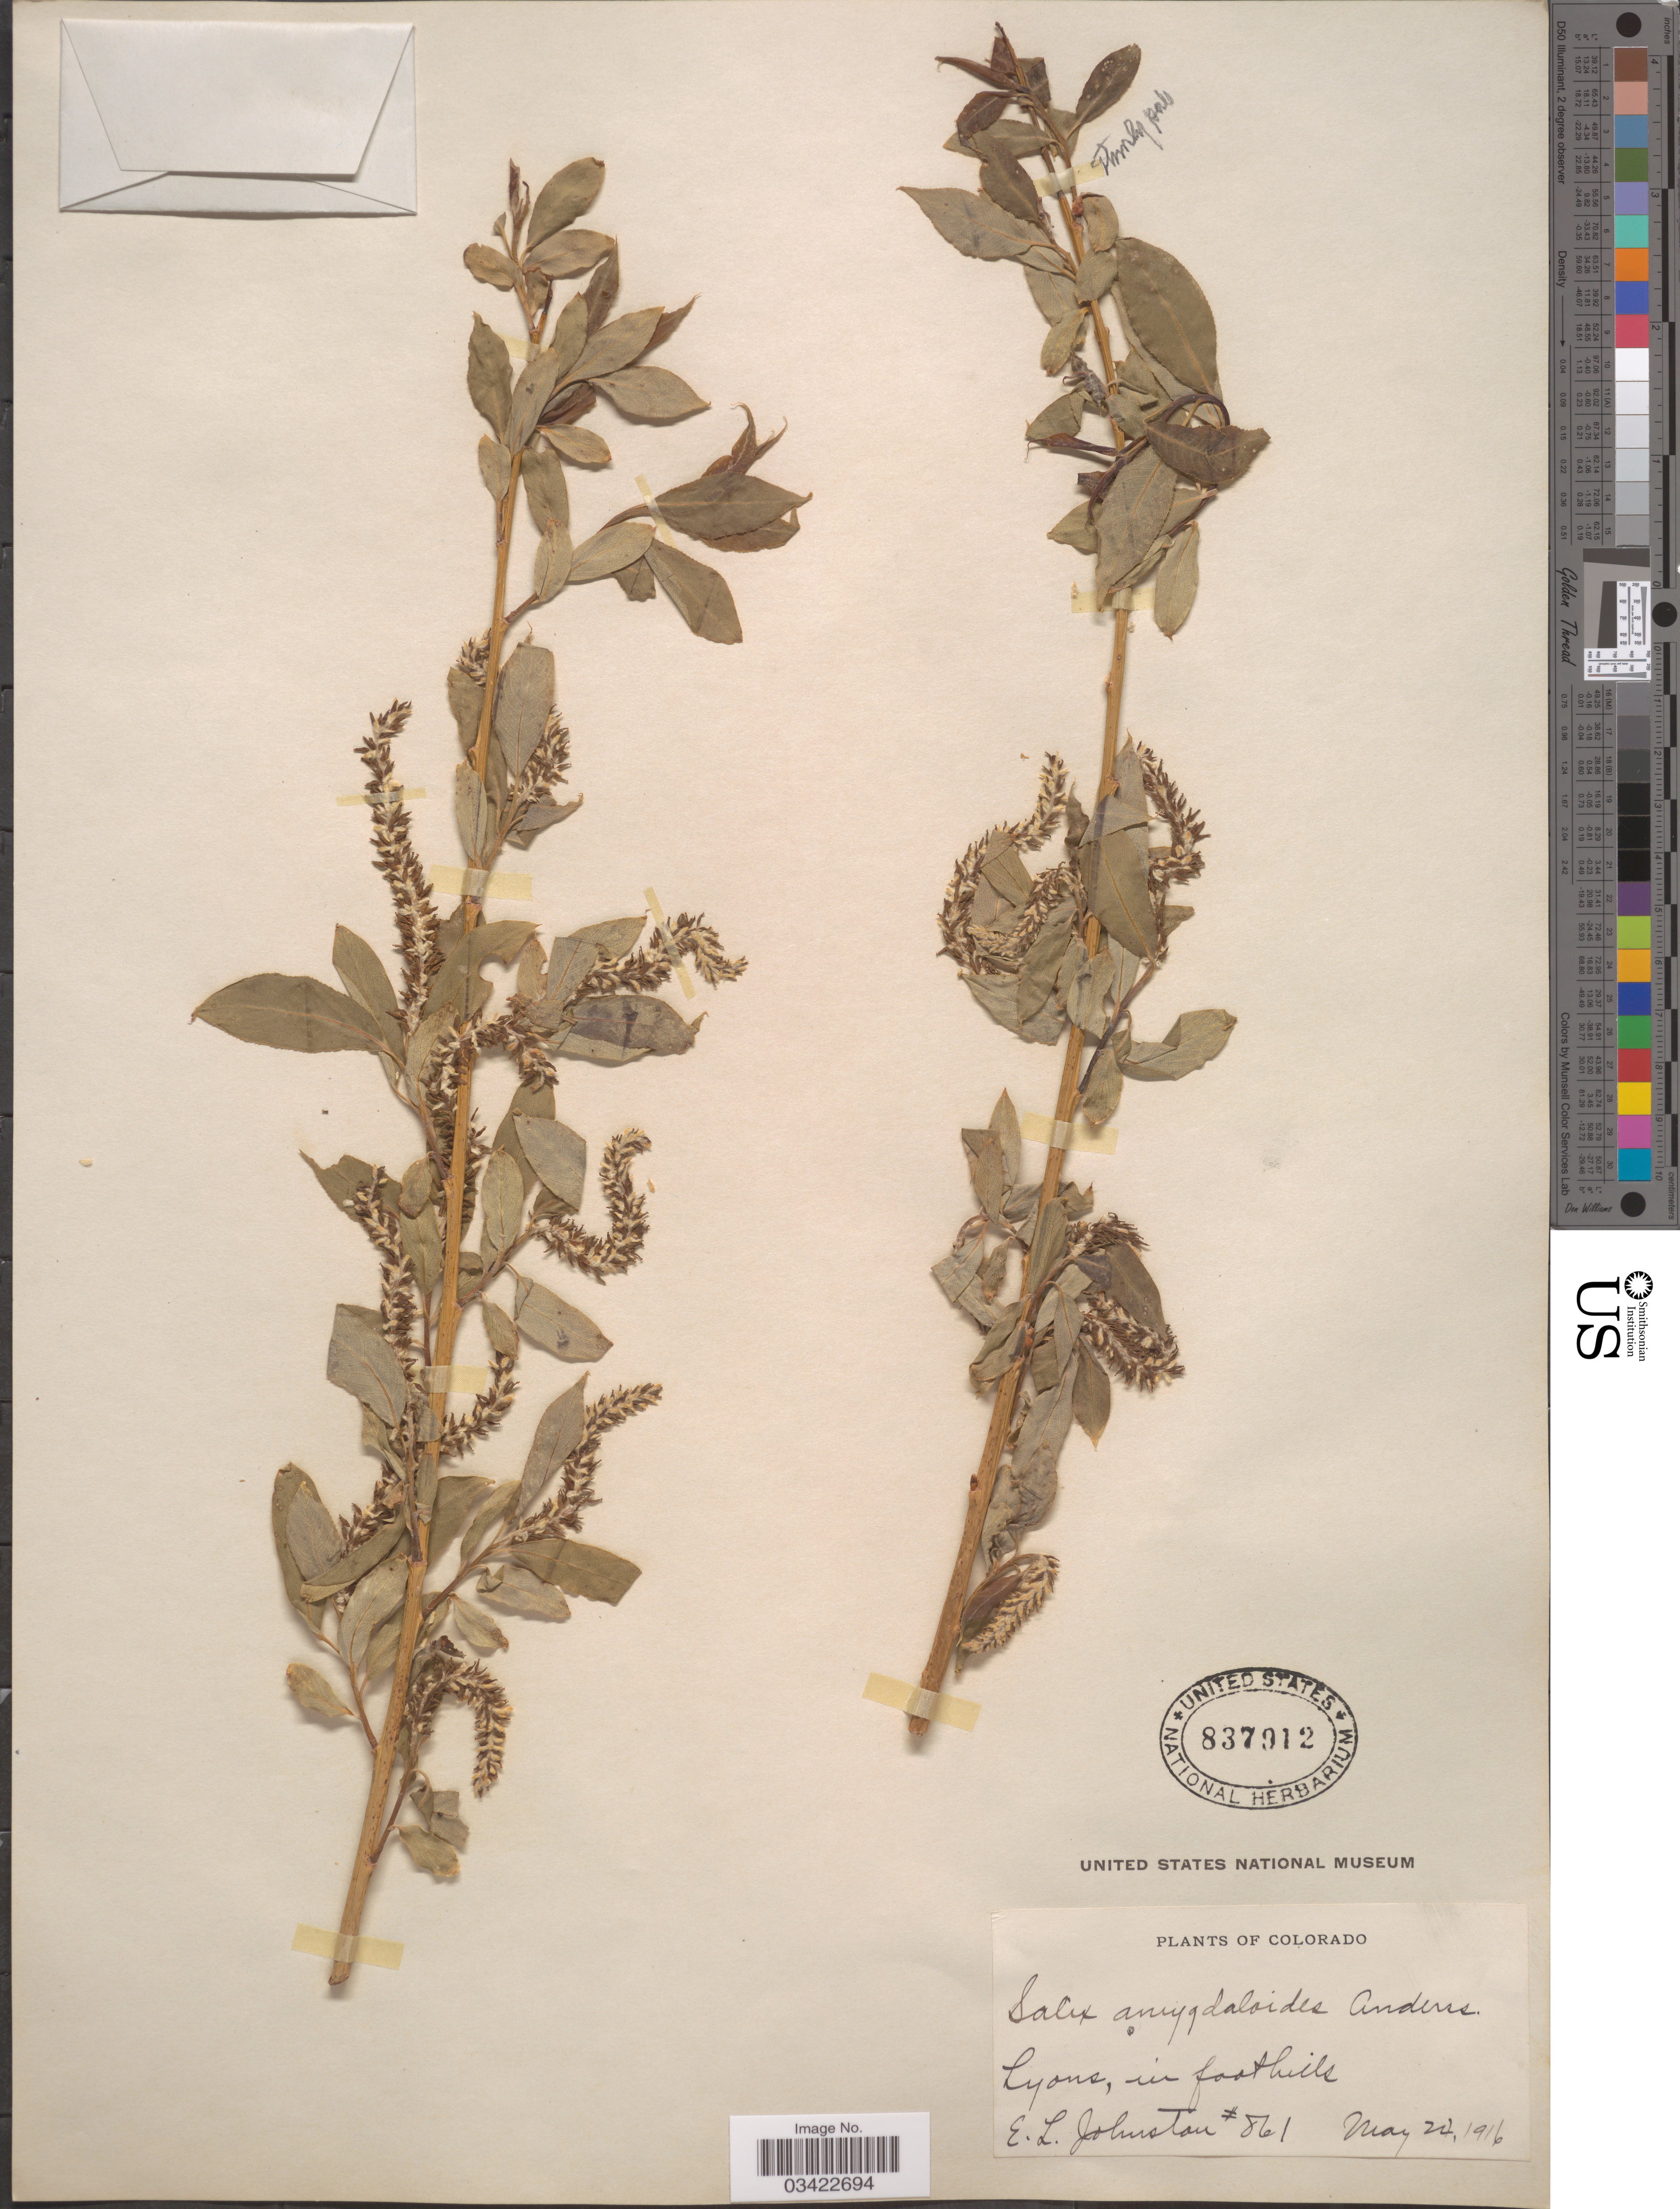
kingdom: Plantae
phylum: Tracheophyta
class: Magnoliopsida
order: Malpighiales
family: Salicaceae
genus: Salix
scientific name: Salix amygdaloides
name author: Andersson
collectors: E. L. Johnston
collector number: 861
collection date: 1916-05-24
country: United States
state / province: Colorado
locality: Lyons, in foothills.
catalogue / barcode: US 837912